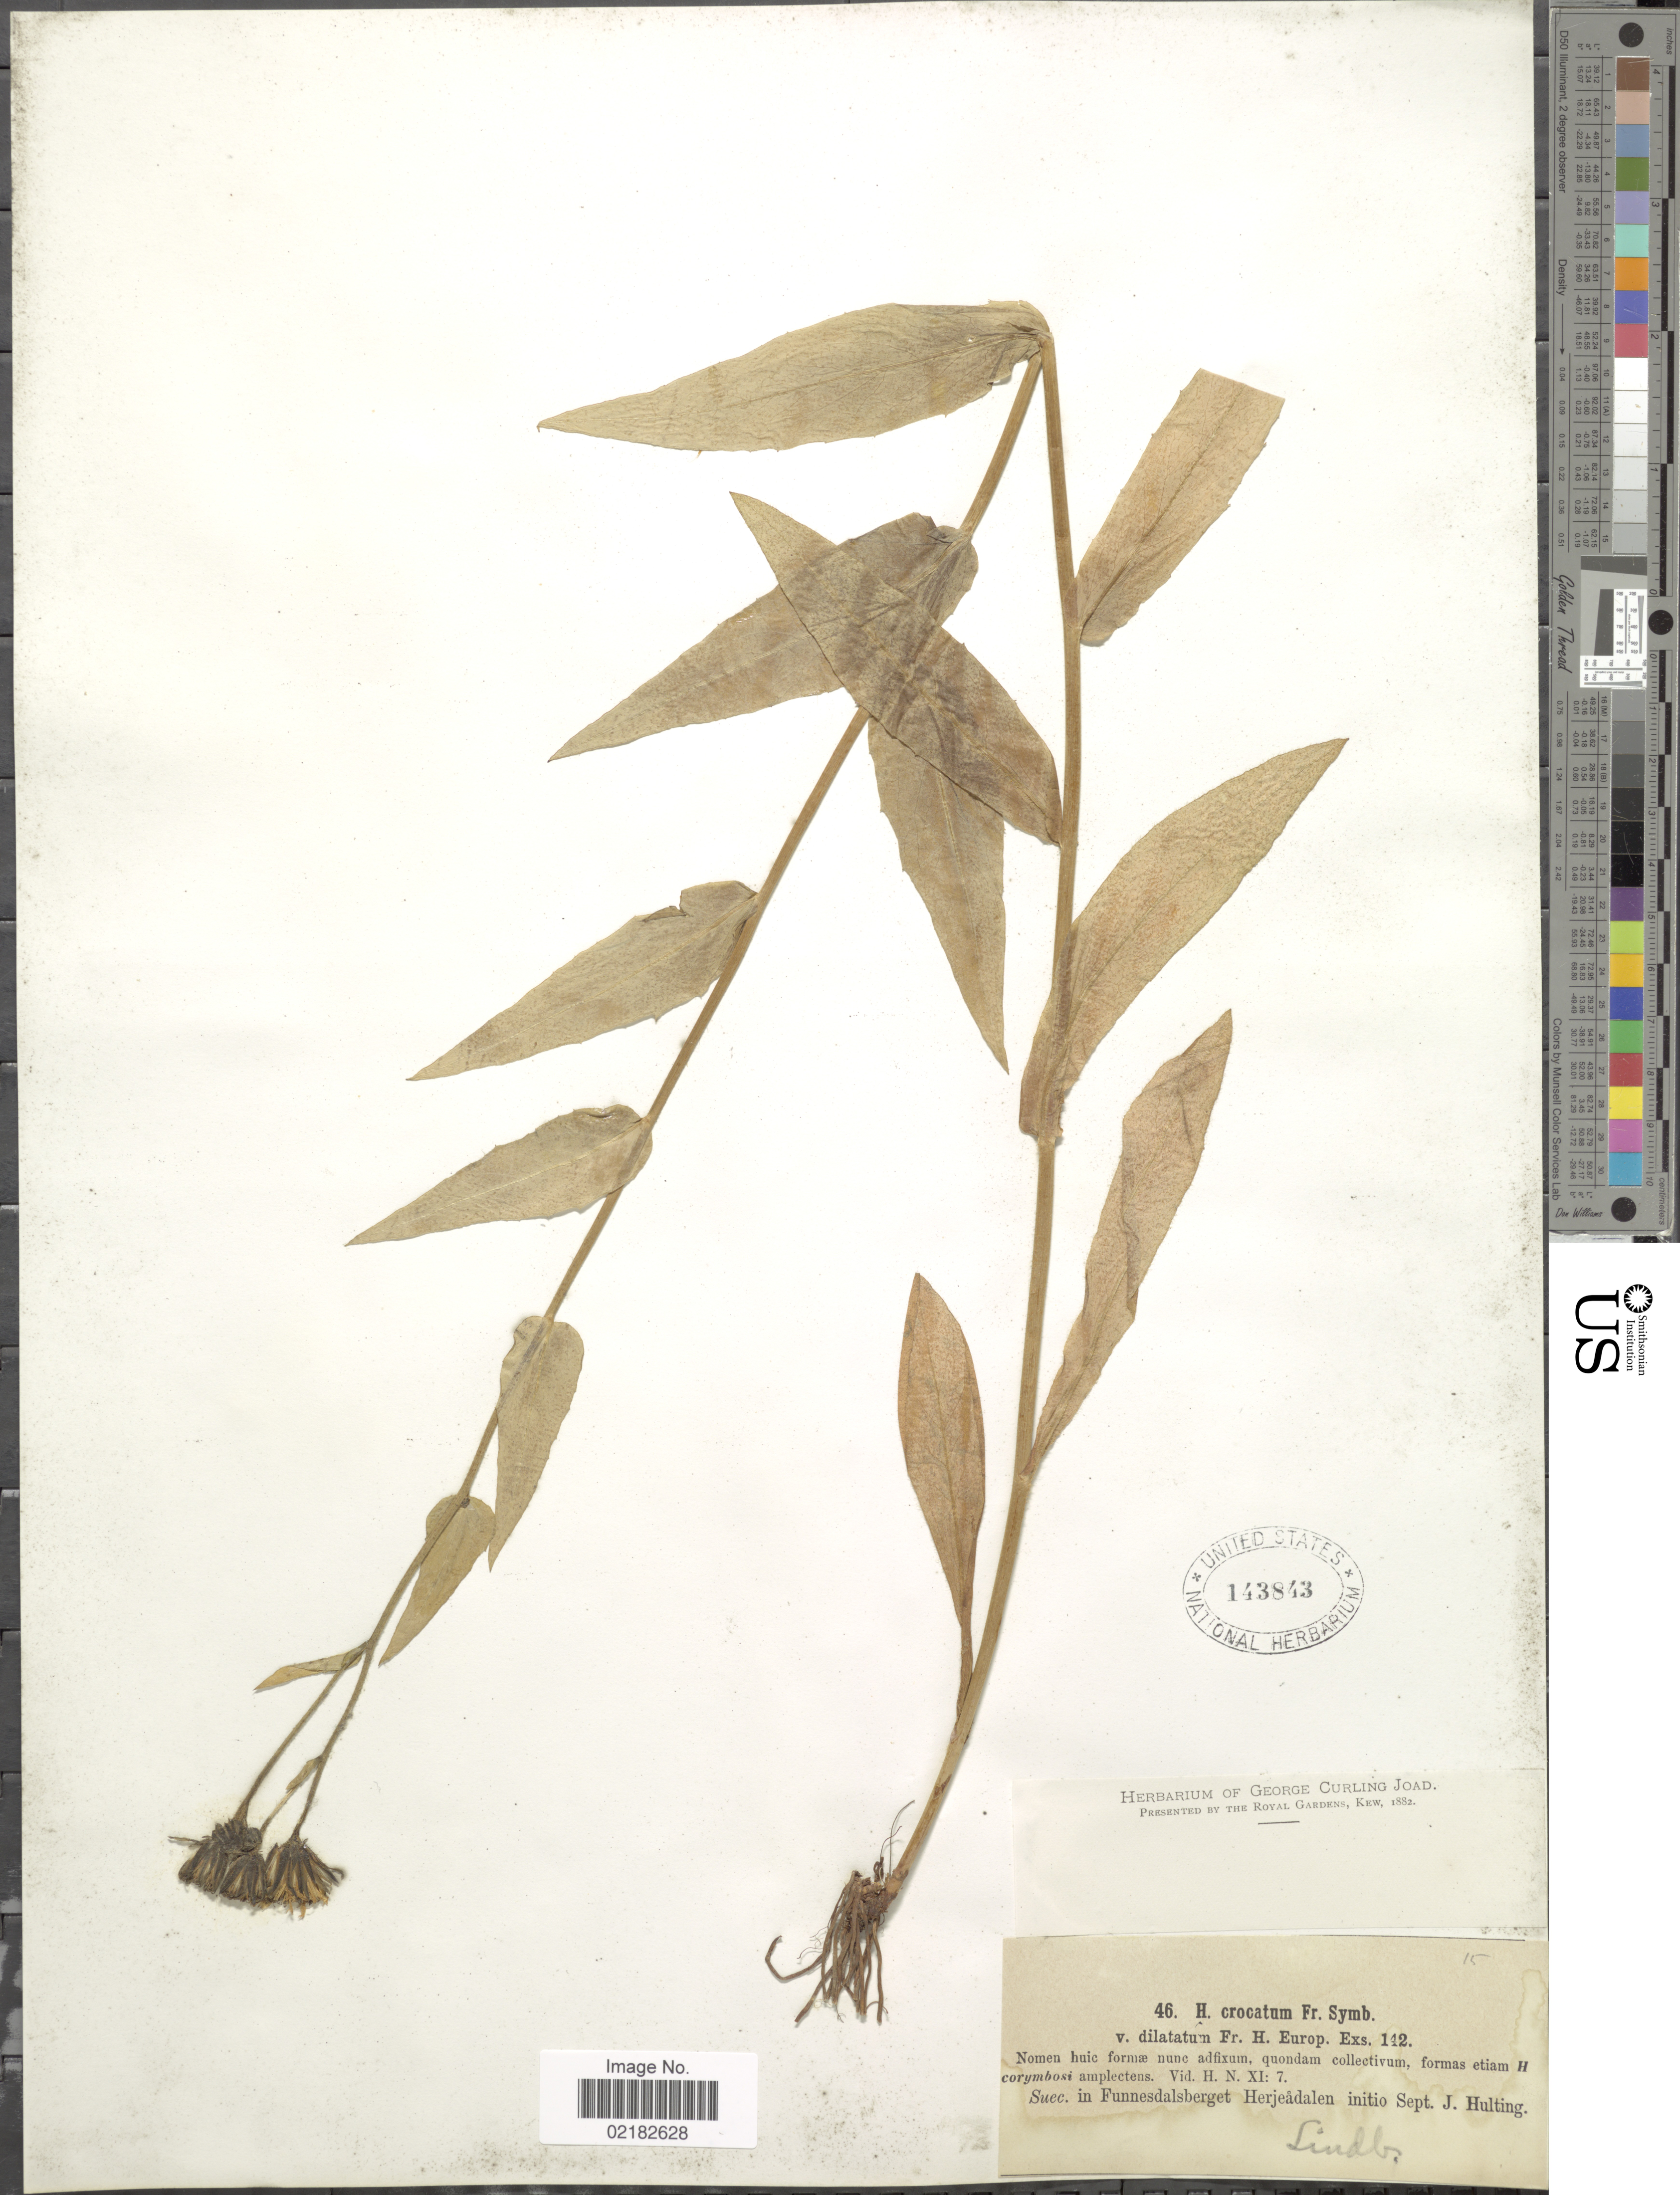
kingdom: Plantae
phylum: Tracheophyta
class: Magnoliopsida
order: Asterales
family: Asteraceae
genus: Hieracium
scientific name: Hieracium crocatum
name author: Fr.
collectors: J. Hulting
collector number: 46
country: Sweden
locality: Suec. in Funnesdalsberget Herjeadalen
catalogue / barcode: US 143843